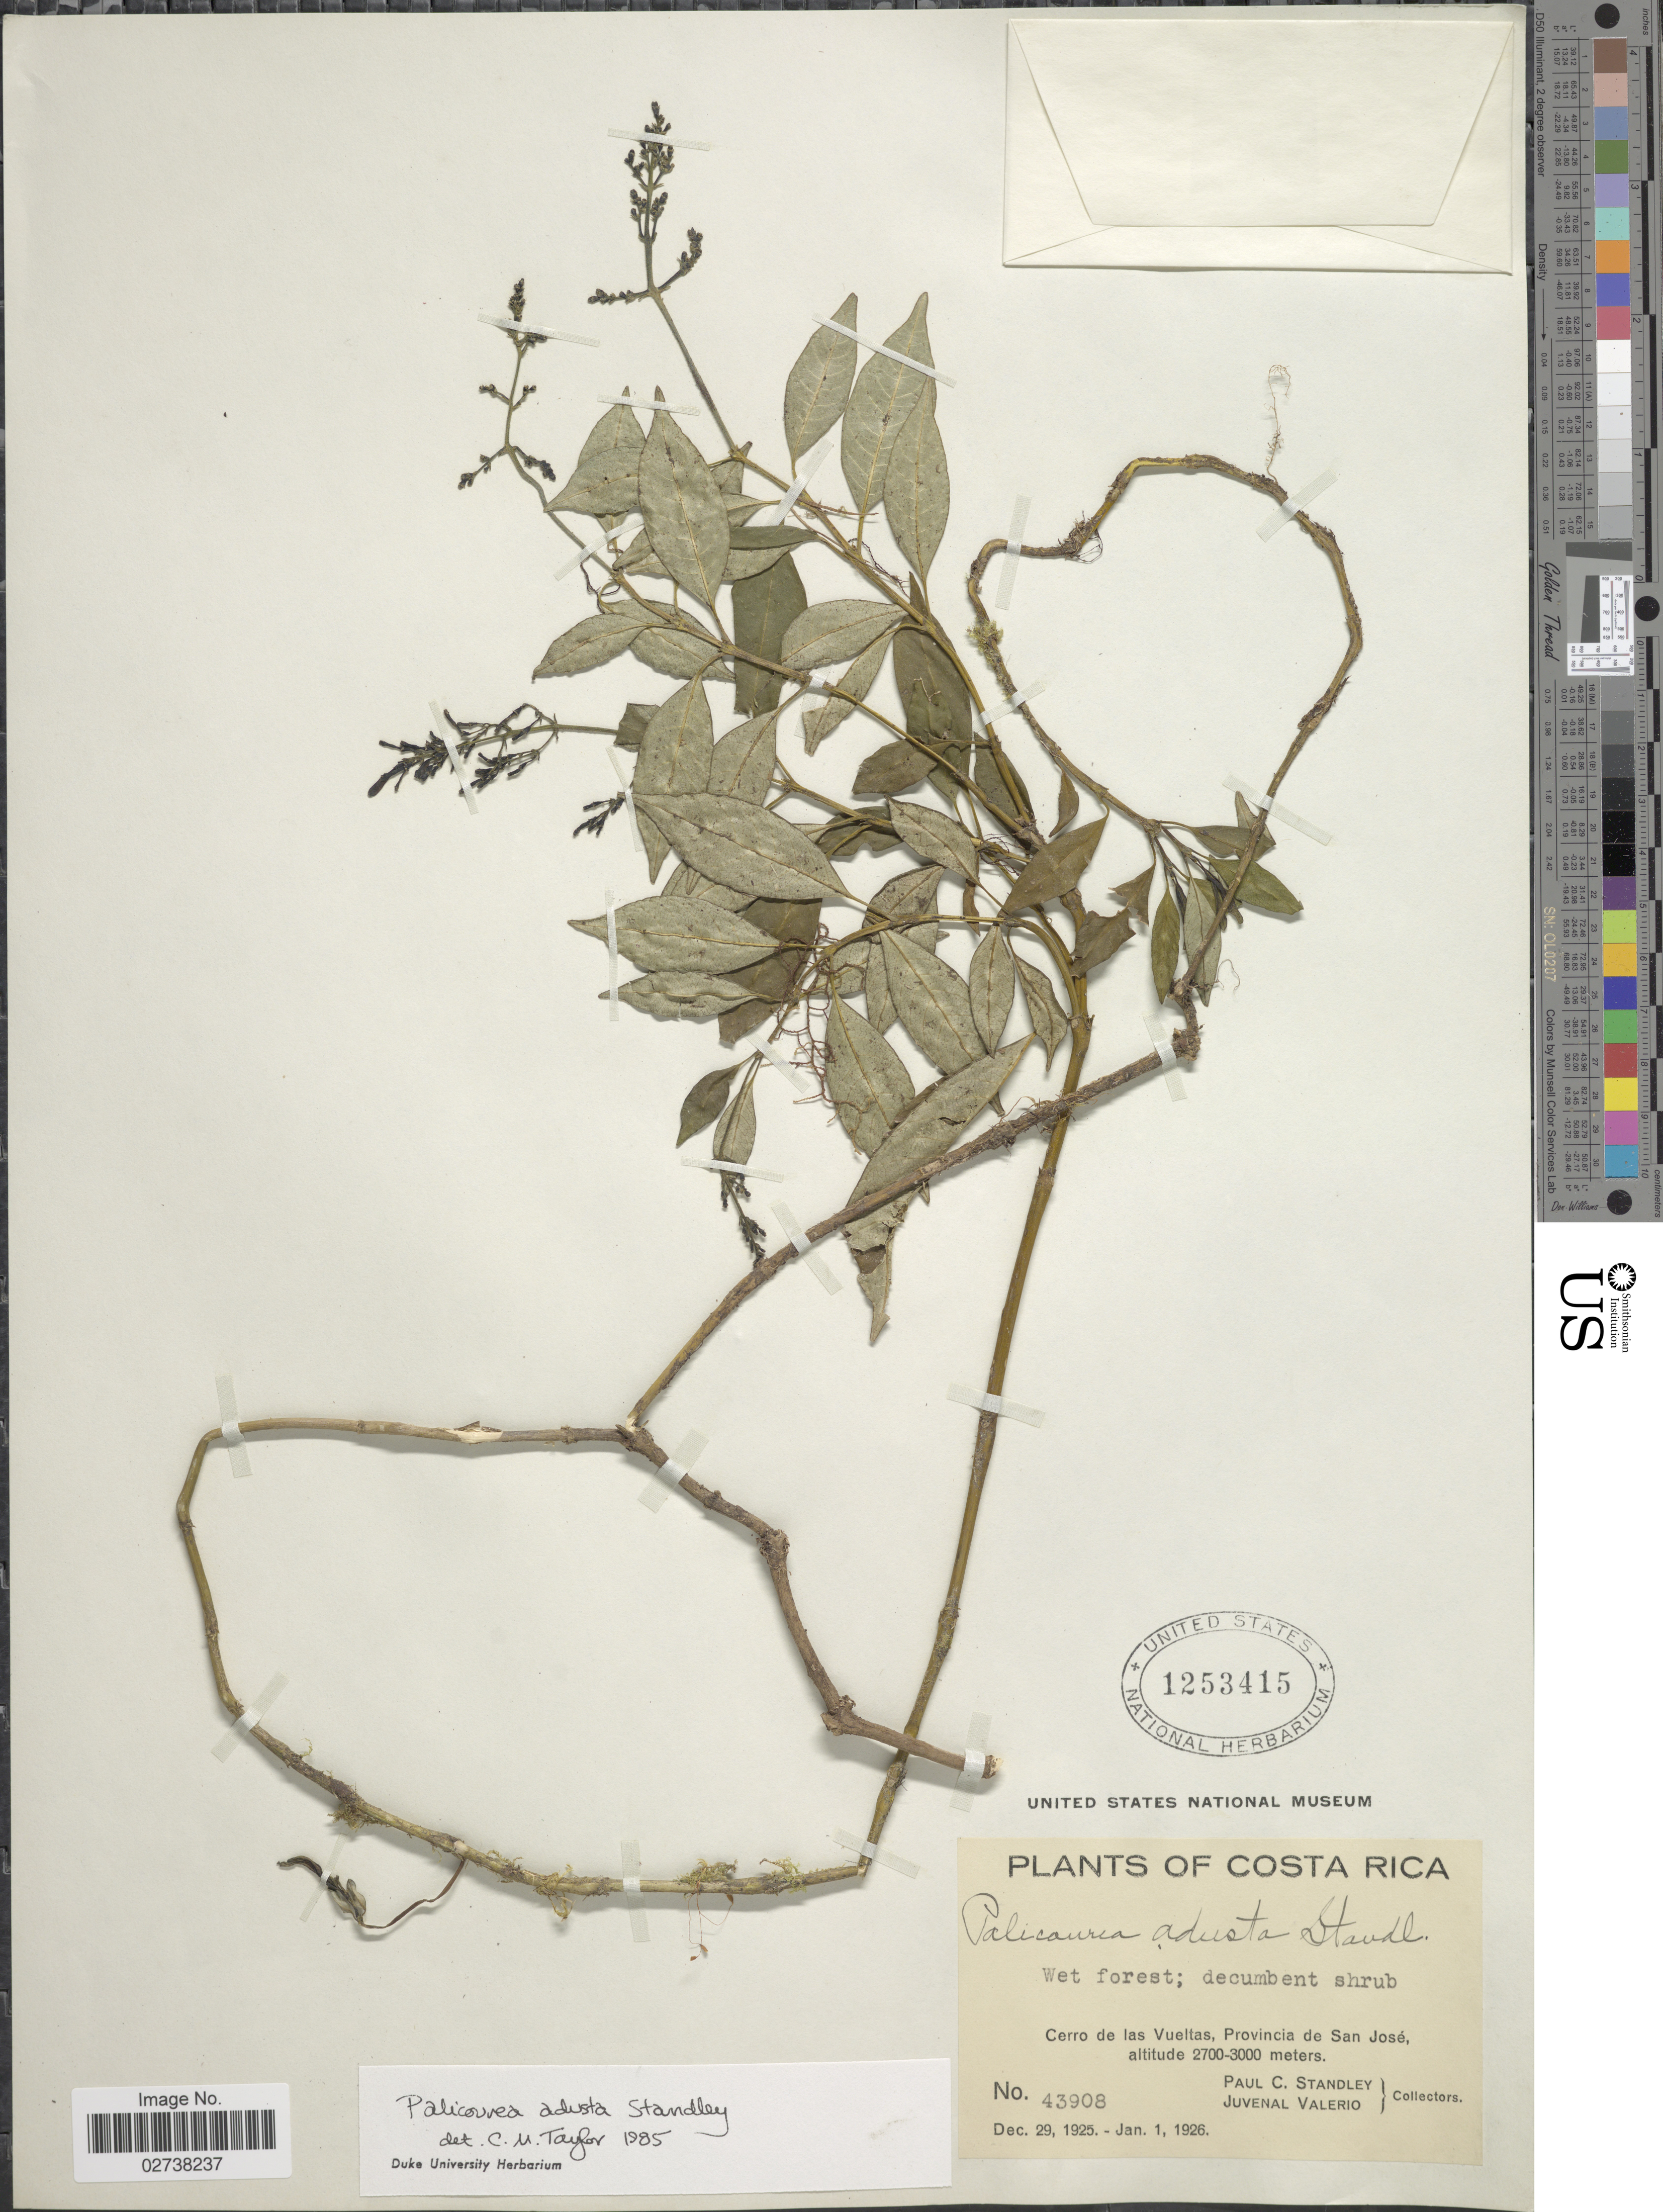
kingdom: Plantae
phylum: Tracheophyta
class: Magnoliopsida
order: Gentianales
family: Rubiaceae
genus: Palicourea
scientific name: Palicourea adusta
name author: Standl.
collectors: P. C. Standley & J. Valerio R.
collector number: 43908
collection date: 1925-12-29/1926-12-01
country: Costa Rica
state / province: San José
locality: Cerro de las Vueltas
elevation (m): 2700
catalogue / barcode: US 1253415